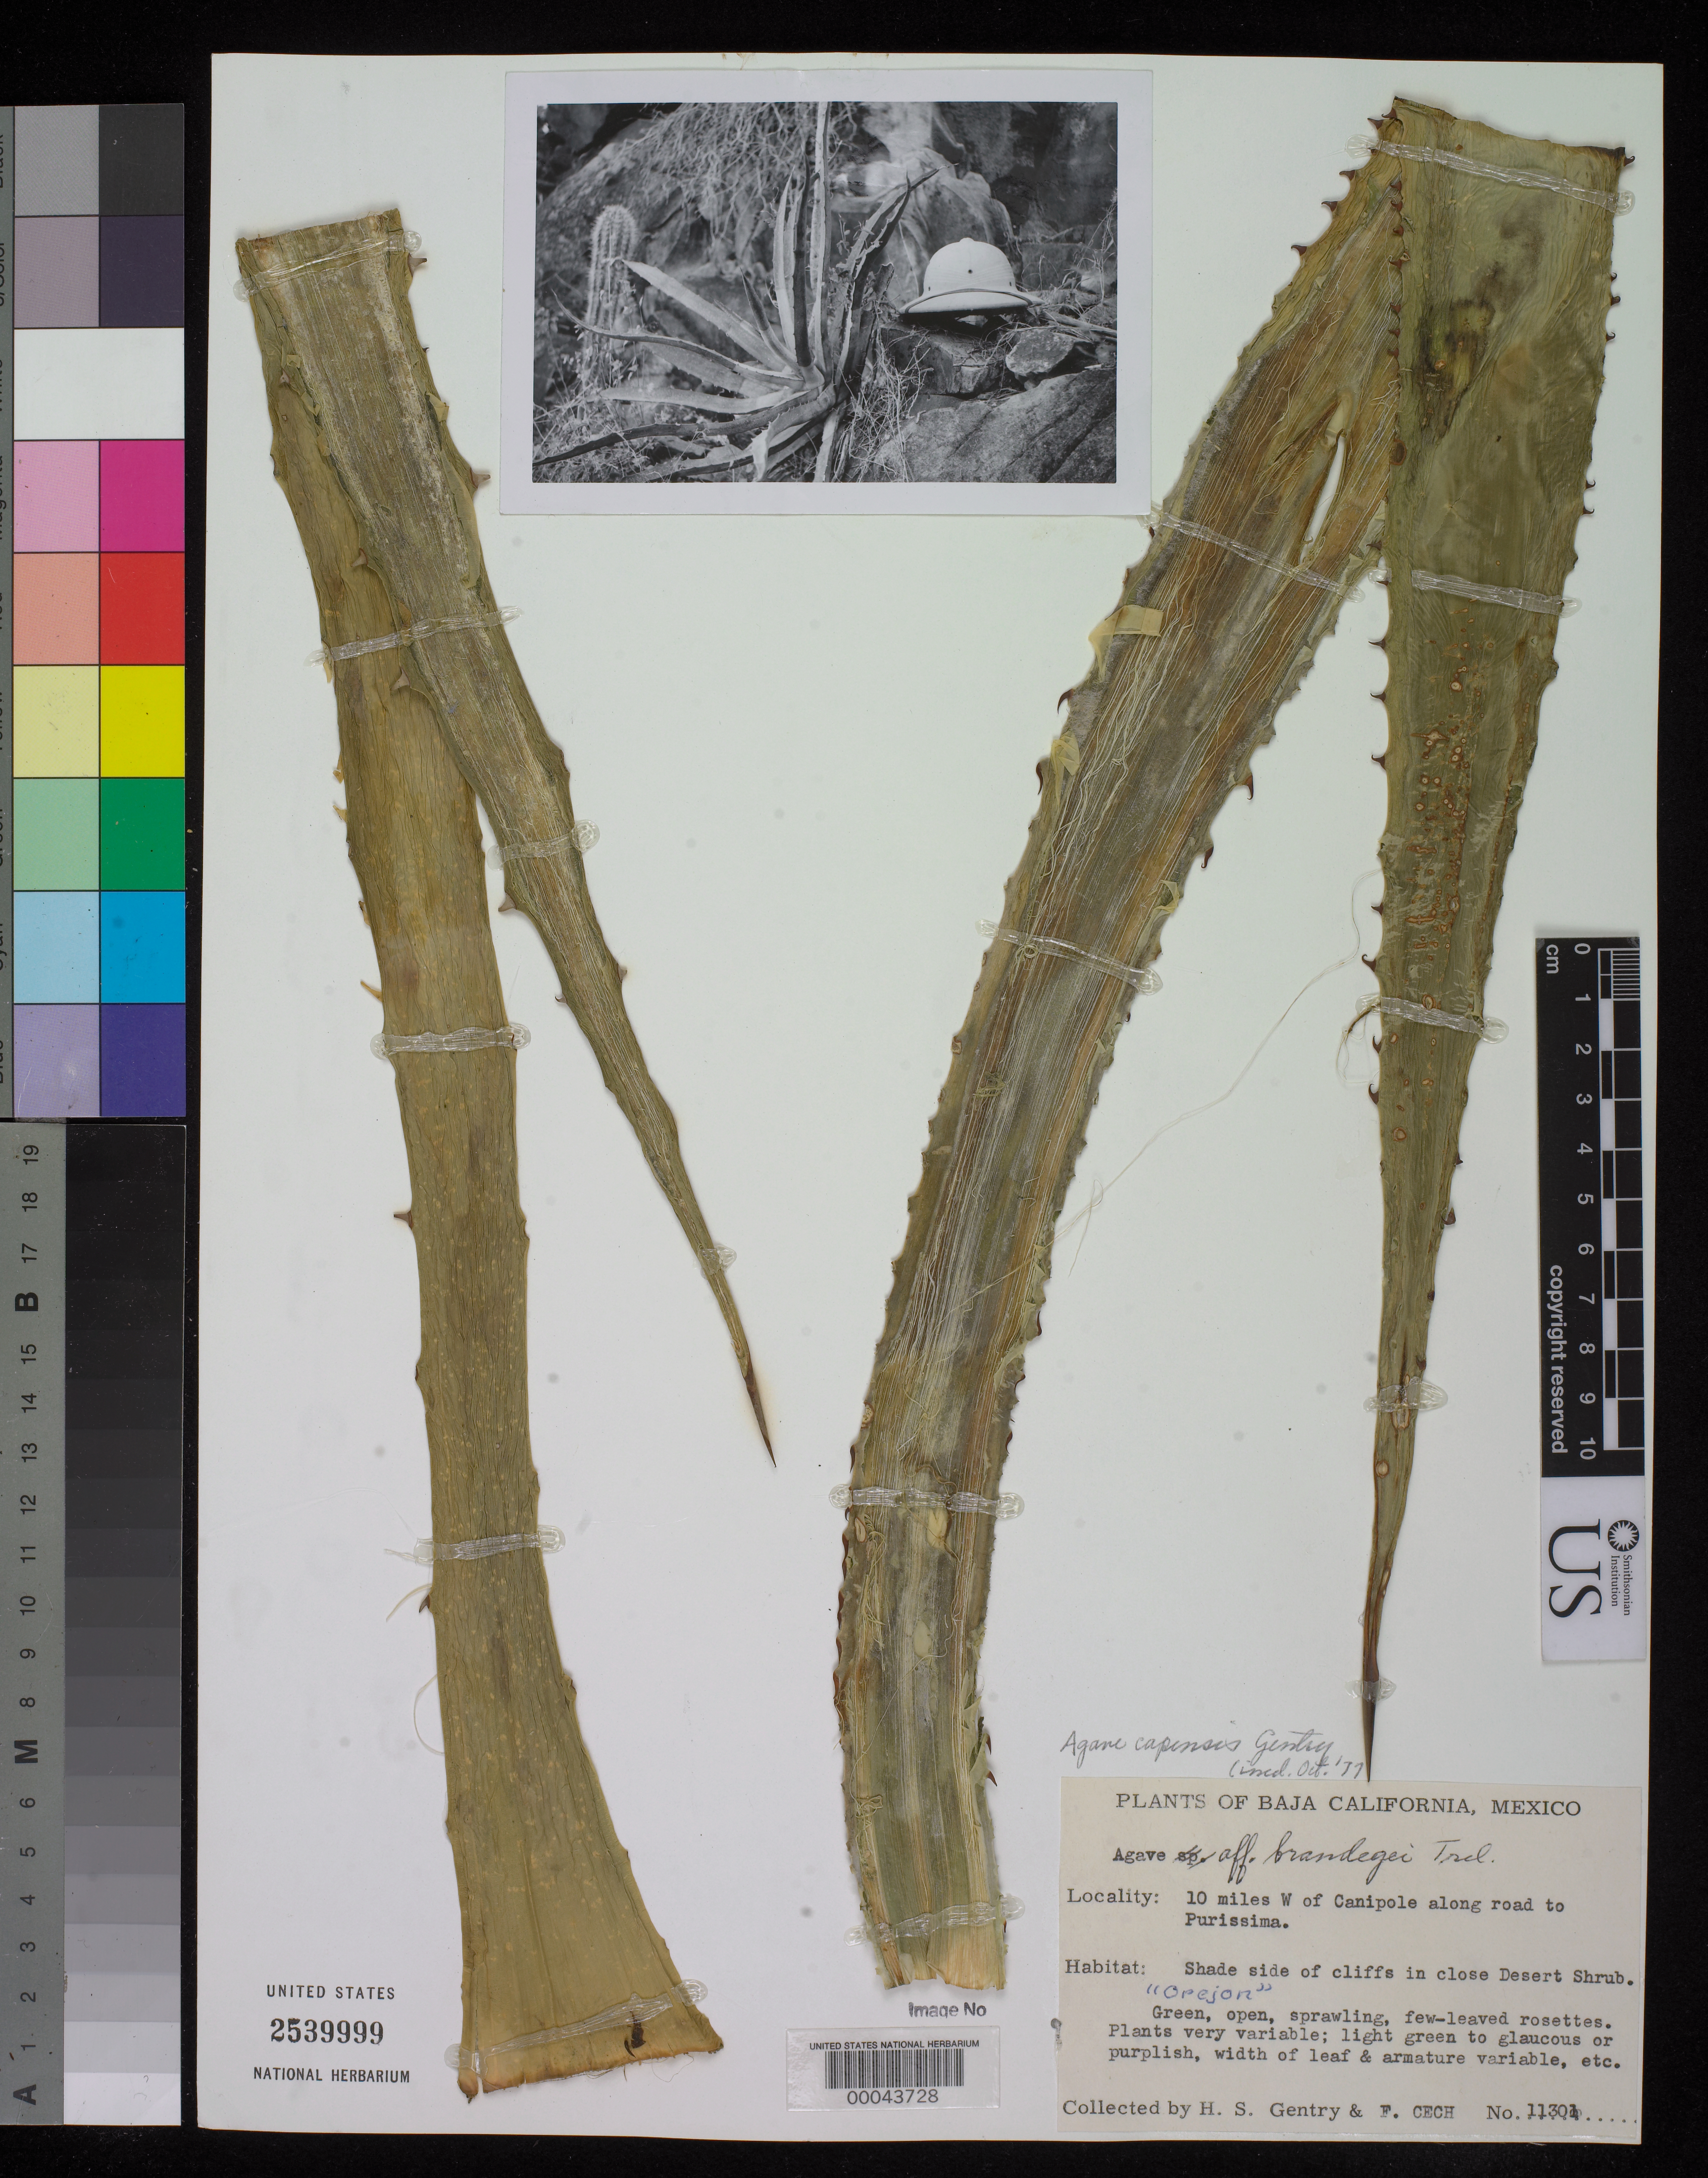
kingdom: Plantae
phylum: Tracheophyta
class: Liliopsida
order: Asparagales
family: Asparagaceae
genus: Agave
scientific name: Agave capensis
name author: Gentry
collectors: H. S. Gentry & F. Cech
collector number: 11301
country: Mexico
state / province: Baja California Sur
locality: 10 mi W of Canipole along road to Purissima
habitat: Shade side of cliffs in close desert shrub.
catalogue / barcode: US 2539999